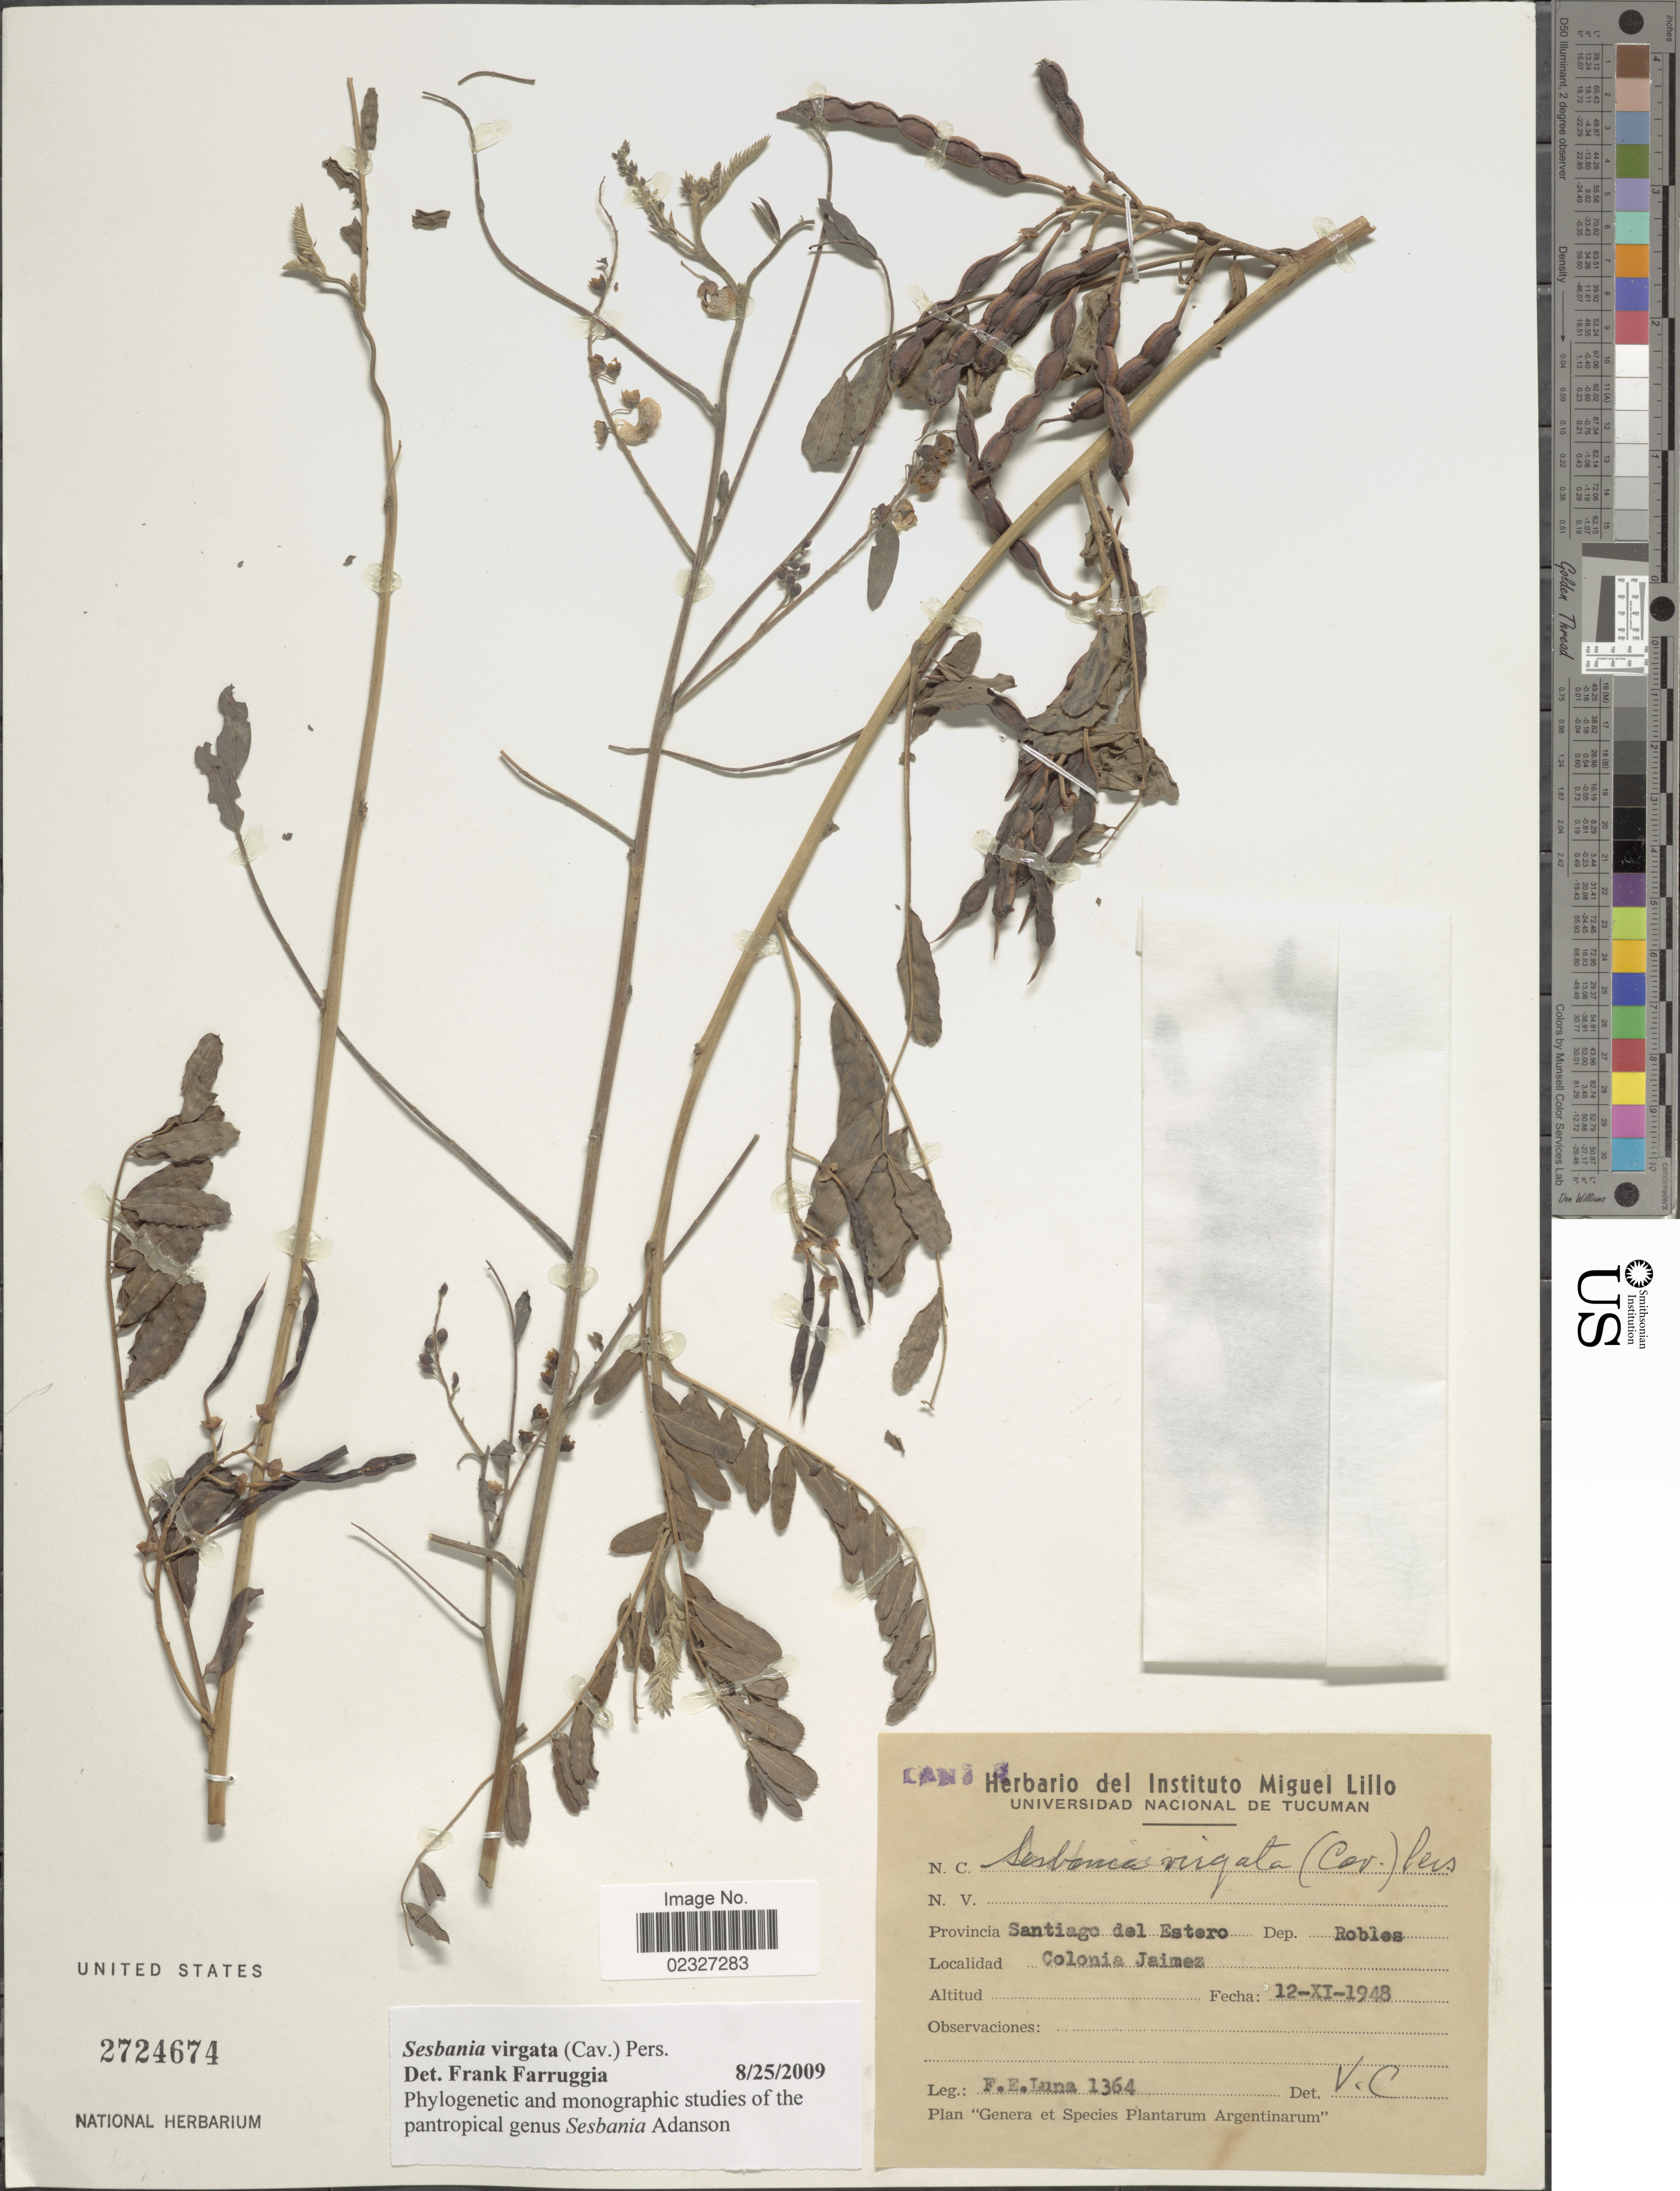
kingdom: Plantae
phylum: Tracheophyta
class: Magnoliopsida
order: Fabales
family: Fabaceae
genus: Sesbania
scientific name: Sesbania virgata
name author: (Cav.) Pers.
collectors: F. E. Luna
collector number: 1364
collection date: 1948-11-12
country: Argentina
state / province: Santiago del Estero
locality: Dep. Robles. Colonia Jaimez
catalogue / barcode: US 2724674